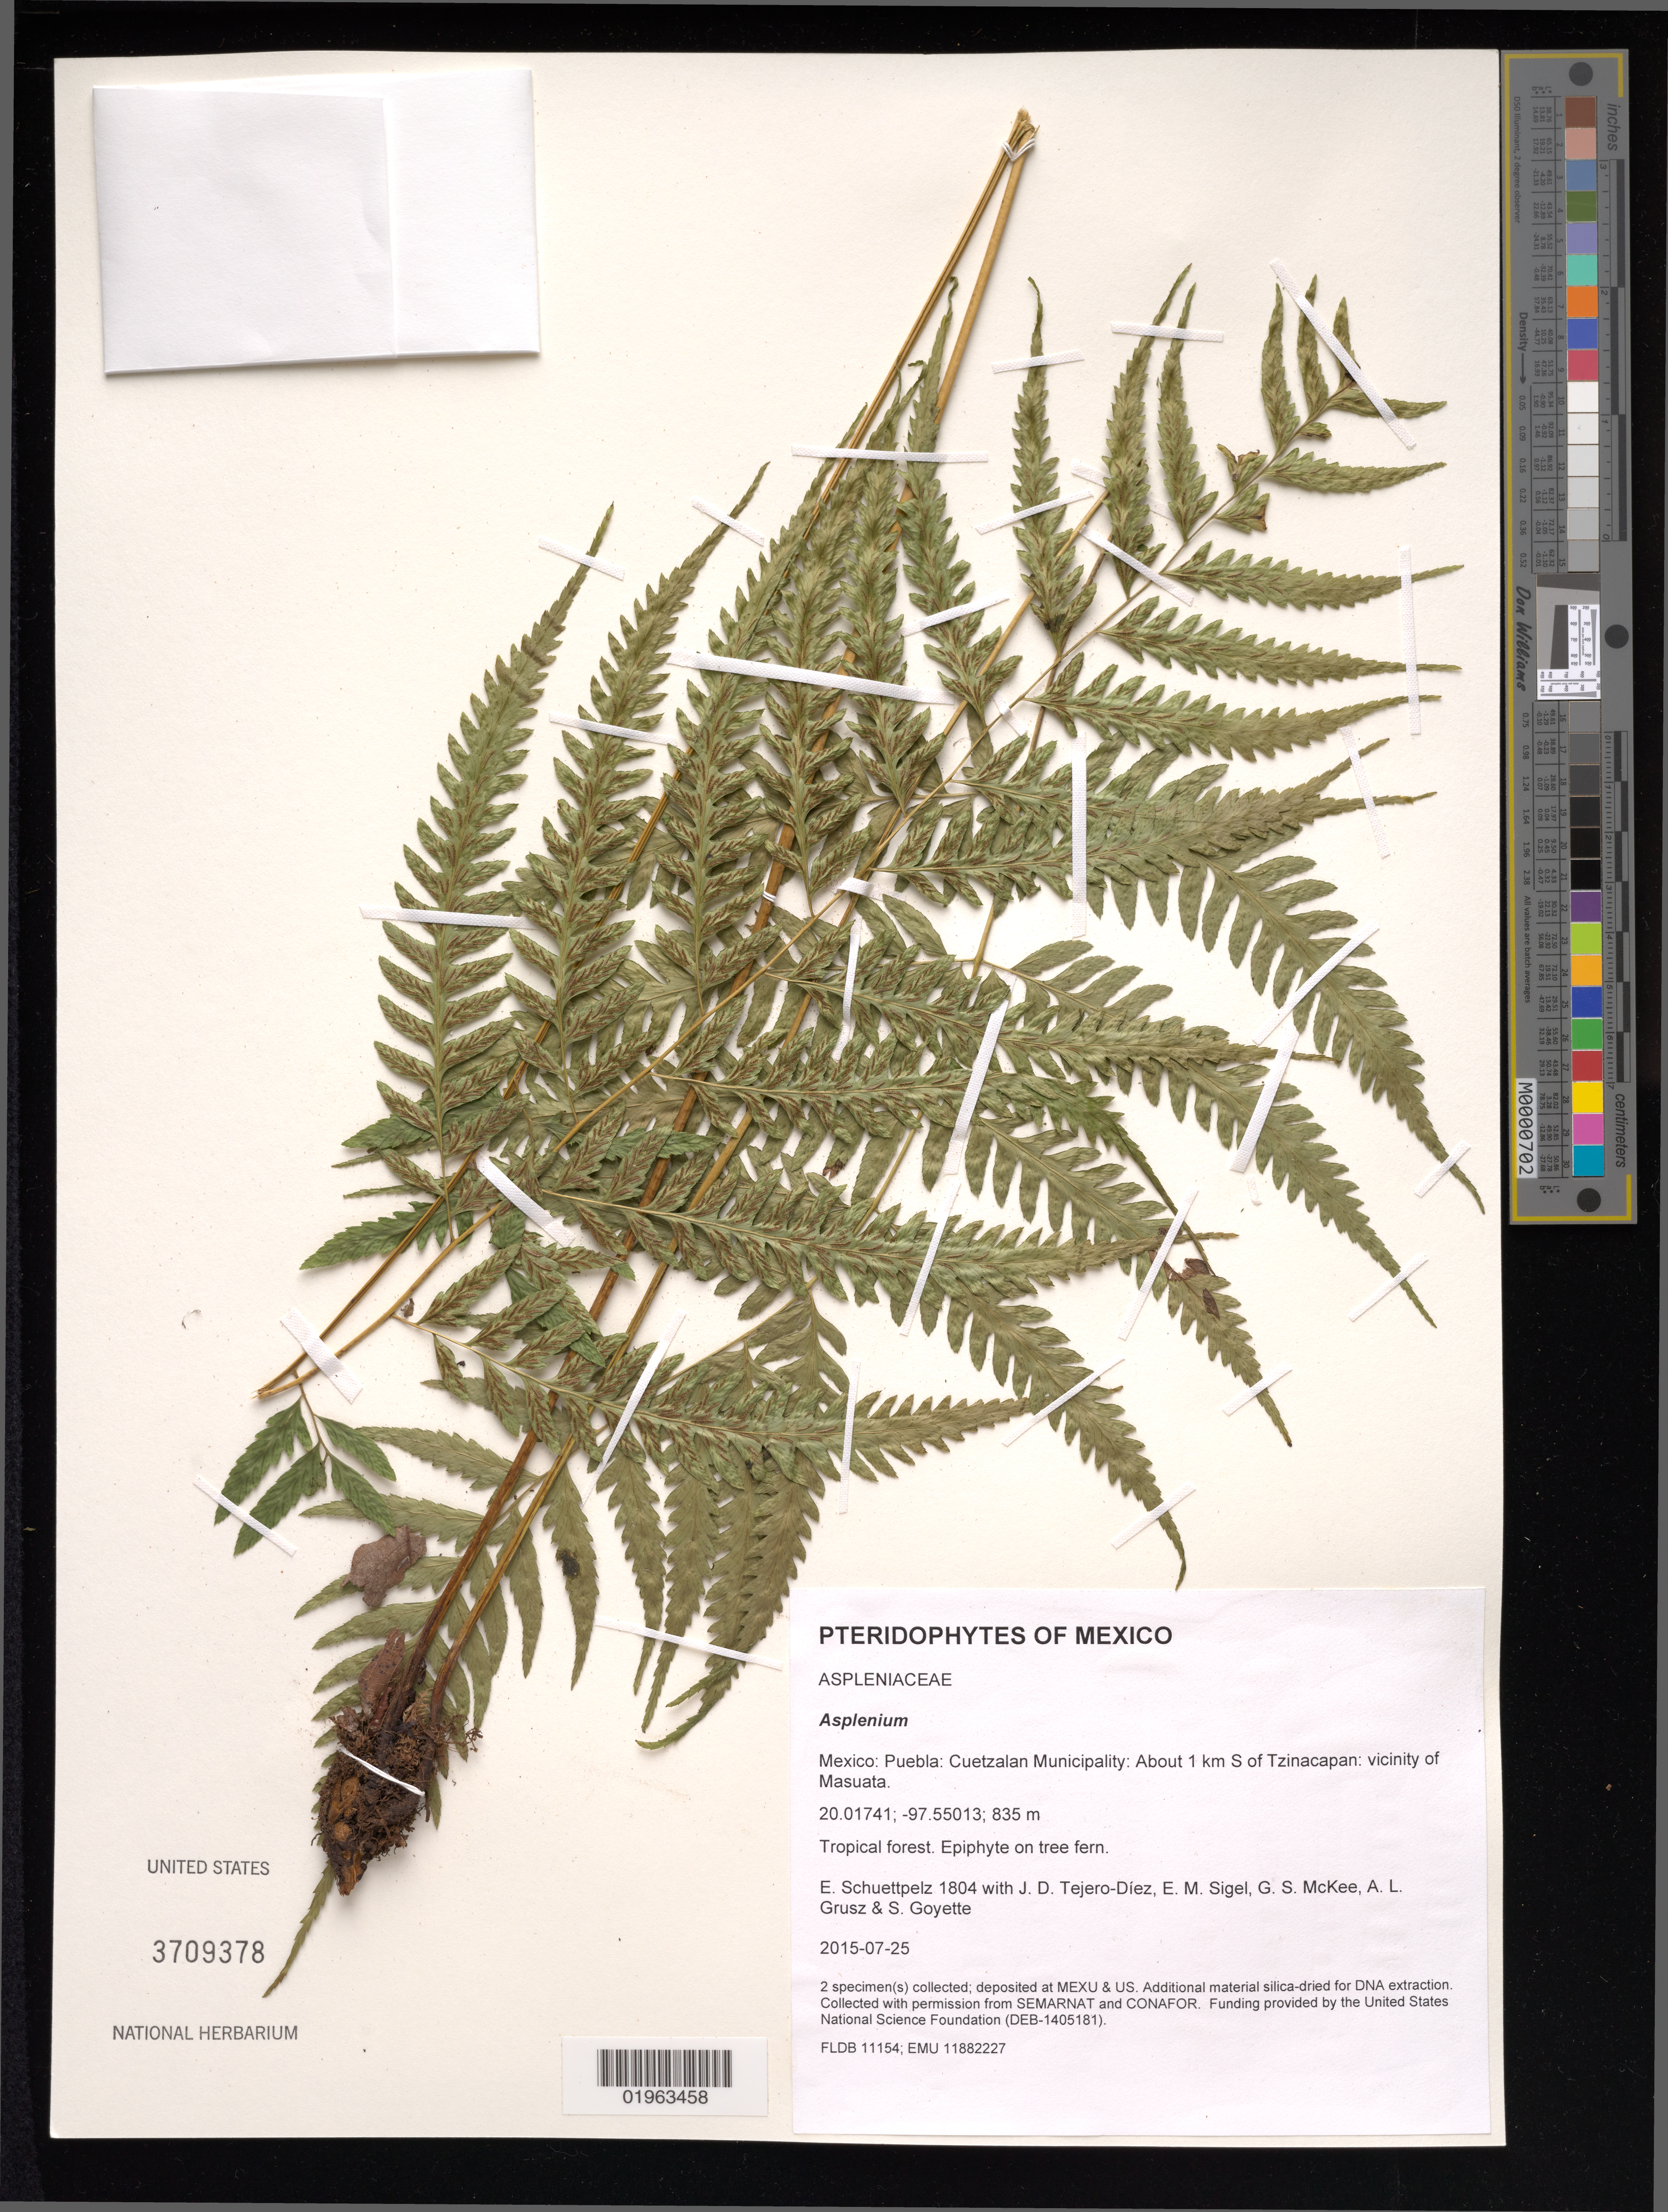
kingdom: Plantae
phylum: Tracheophyta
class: Polypodiopsida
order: Polypodiales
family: Aspleniaceae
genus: Asplenium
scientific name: Asplenium sp.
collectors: E. Schuettpelz, D. Tejero-Díez, E. M. Sigel, G. S. McKee & A. Grusz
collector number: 1804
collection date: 2015-07-25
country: Mexico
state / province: Puebla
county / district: Cuetzalan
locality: About 1 km S of Tzinacapan: vicinity of Masuata.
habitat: Tropical forest.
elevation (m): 835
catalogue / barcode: US 3709378